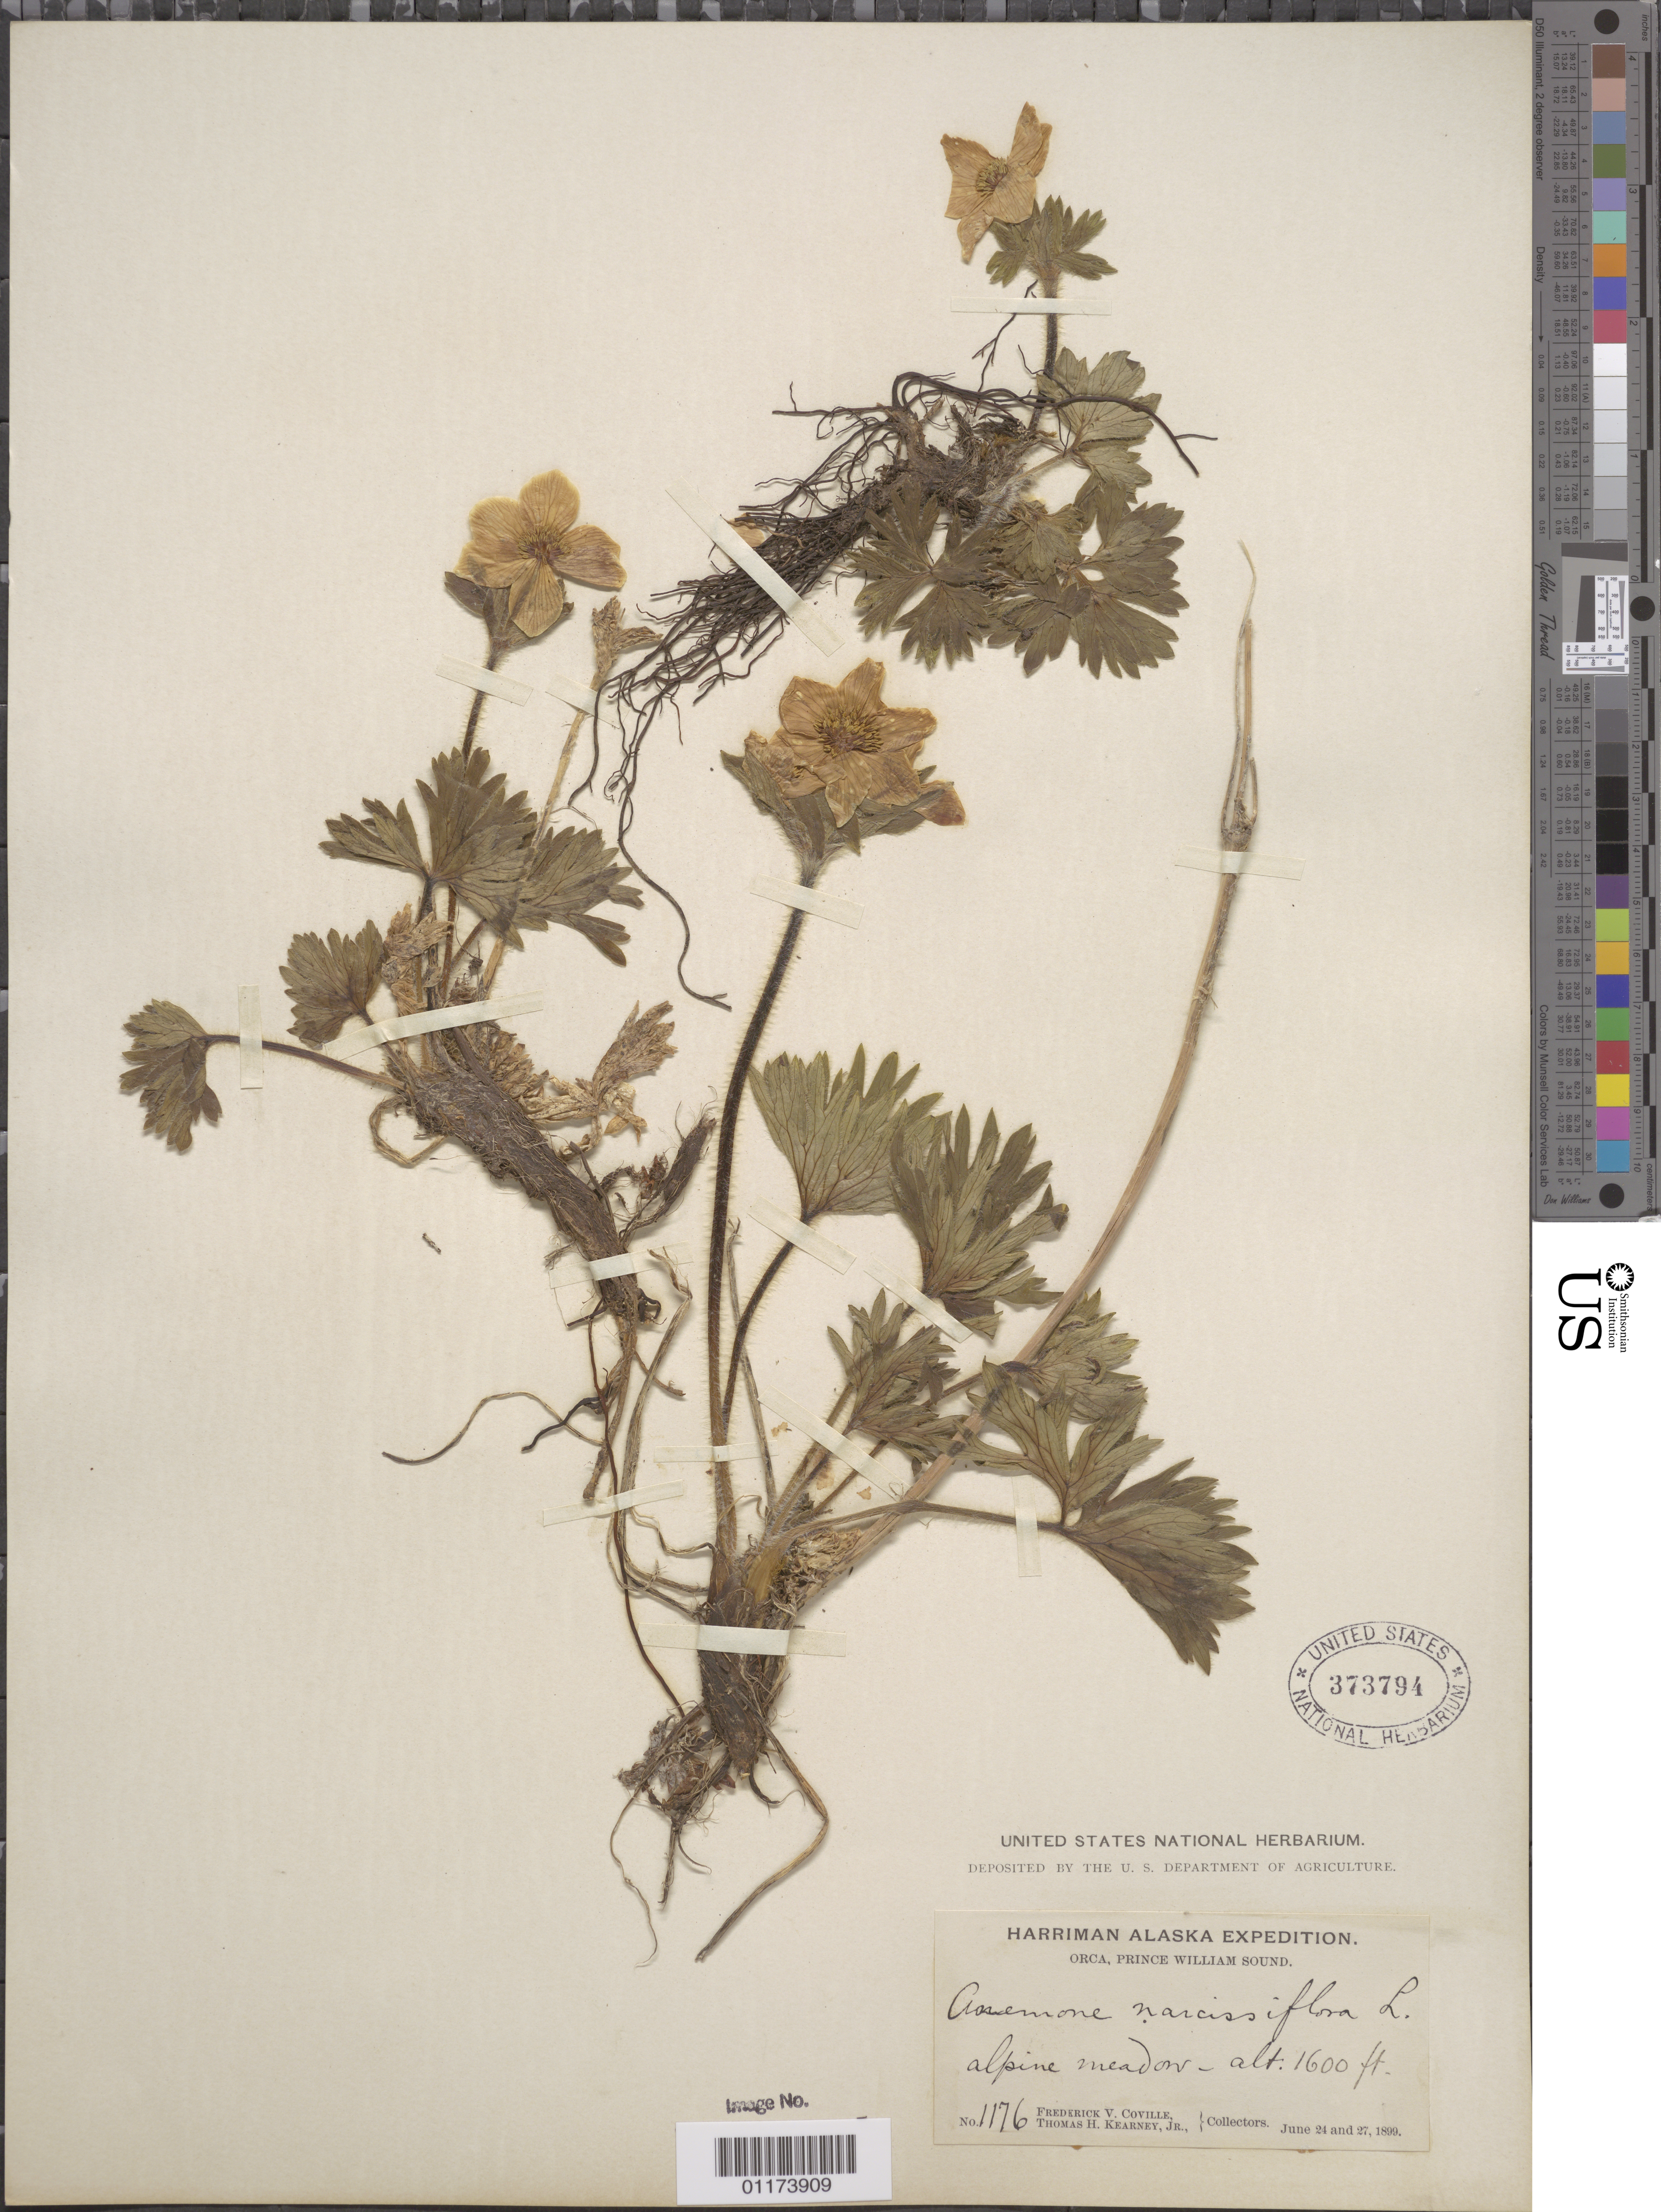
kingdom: Plantae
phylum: Tracheophyta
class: Magnoliopsida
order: Ranunculales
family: Ranunculaceae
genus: Anemone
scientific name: Anemone narcissiflora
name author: L.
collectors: F. V. Coville & T. H. Kearney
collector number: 1176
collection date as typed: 24 Jun 1899 to 27 Jun 1899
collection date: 1899-06-24/1899-06-27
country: United States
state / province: Alaska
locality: Orca, Prince William Sound.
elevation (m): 610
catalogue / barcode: US 373794